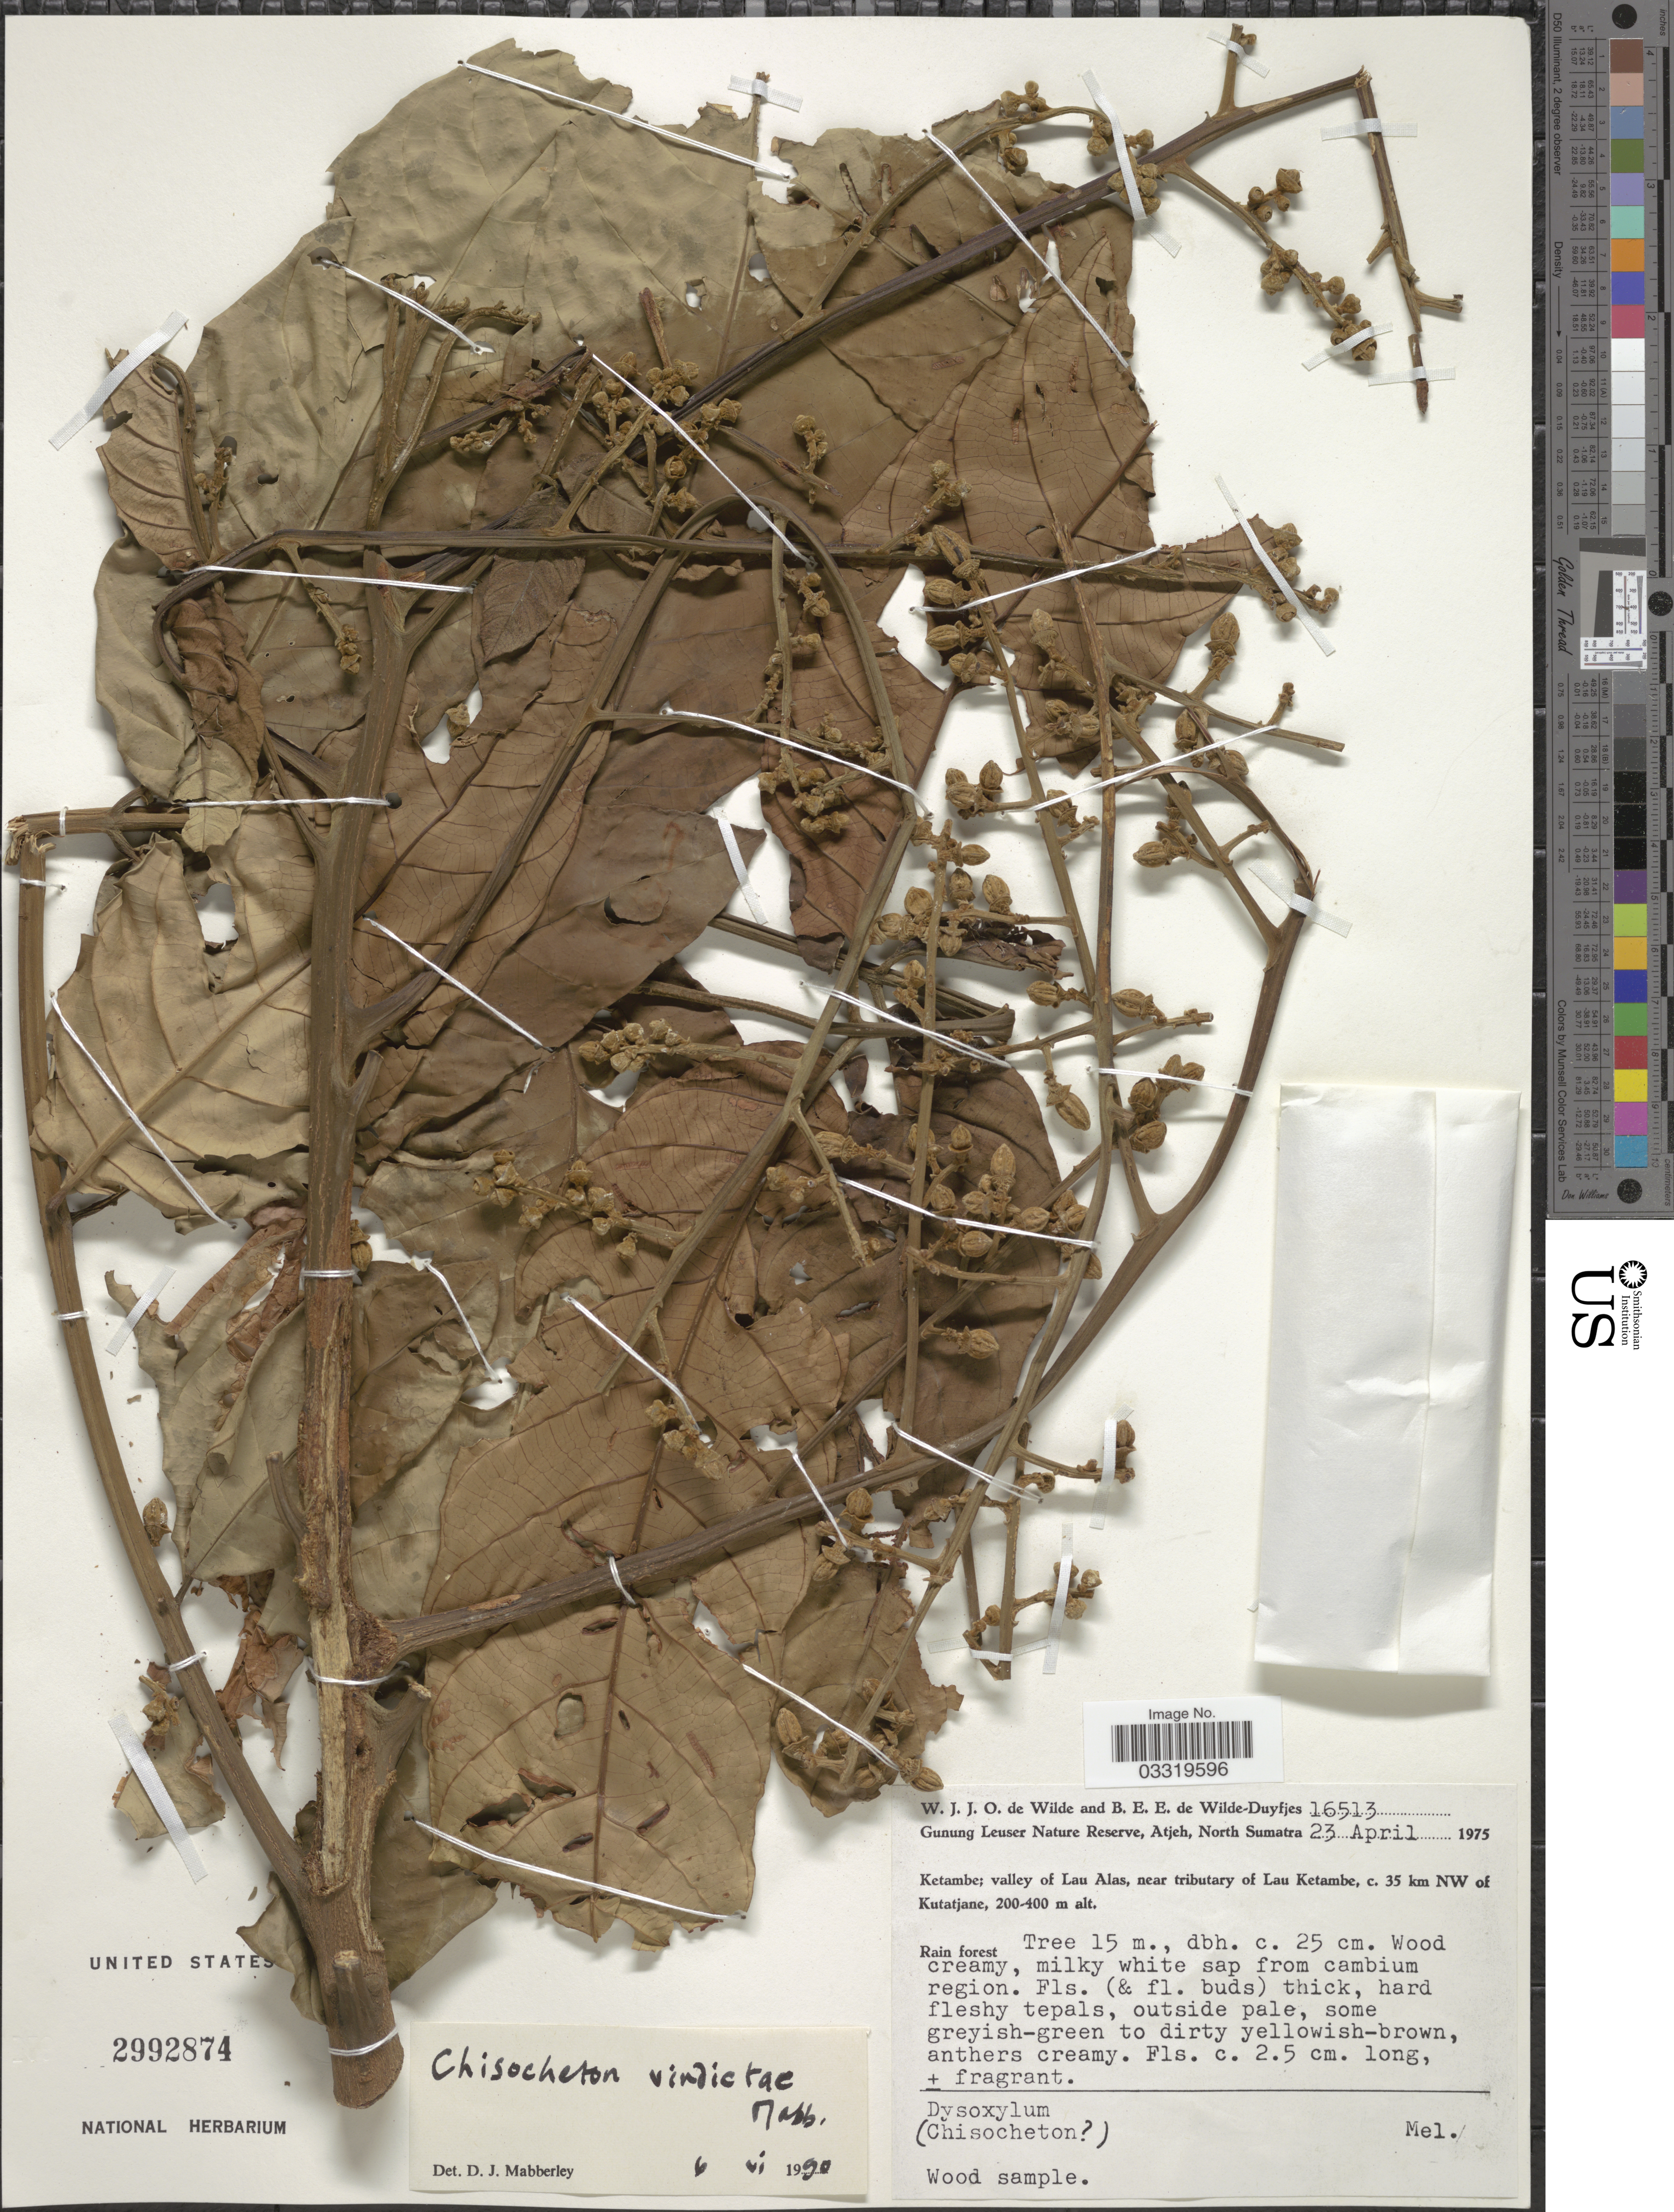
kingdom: Plantae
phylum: Tracheophyta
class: Magnoliopsida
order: Sapindales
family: Meliaceae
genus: Chisocheton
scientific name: Chisocheton vindictae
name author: Mabb.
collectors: W. J. de Wilde & B. E. de Wilde-Duyfjes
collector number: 16513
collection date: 1975-04-23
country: Indonesia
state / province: Sumatra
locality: Gunung Leuser Nature Reserve, Atjeh, North Sumatra. Ketambe; valley of Lau Alas, near tributary of Lau Ketambe, c. 35 km NW of Kutatjane.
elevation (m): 200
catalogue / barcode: US 2992874